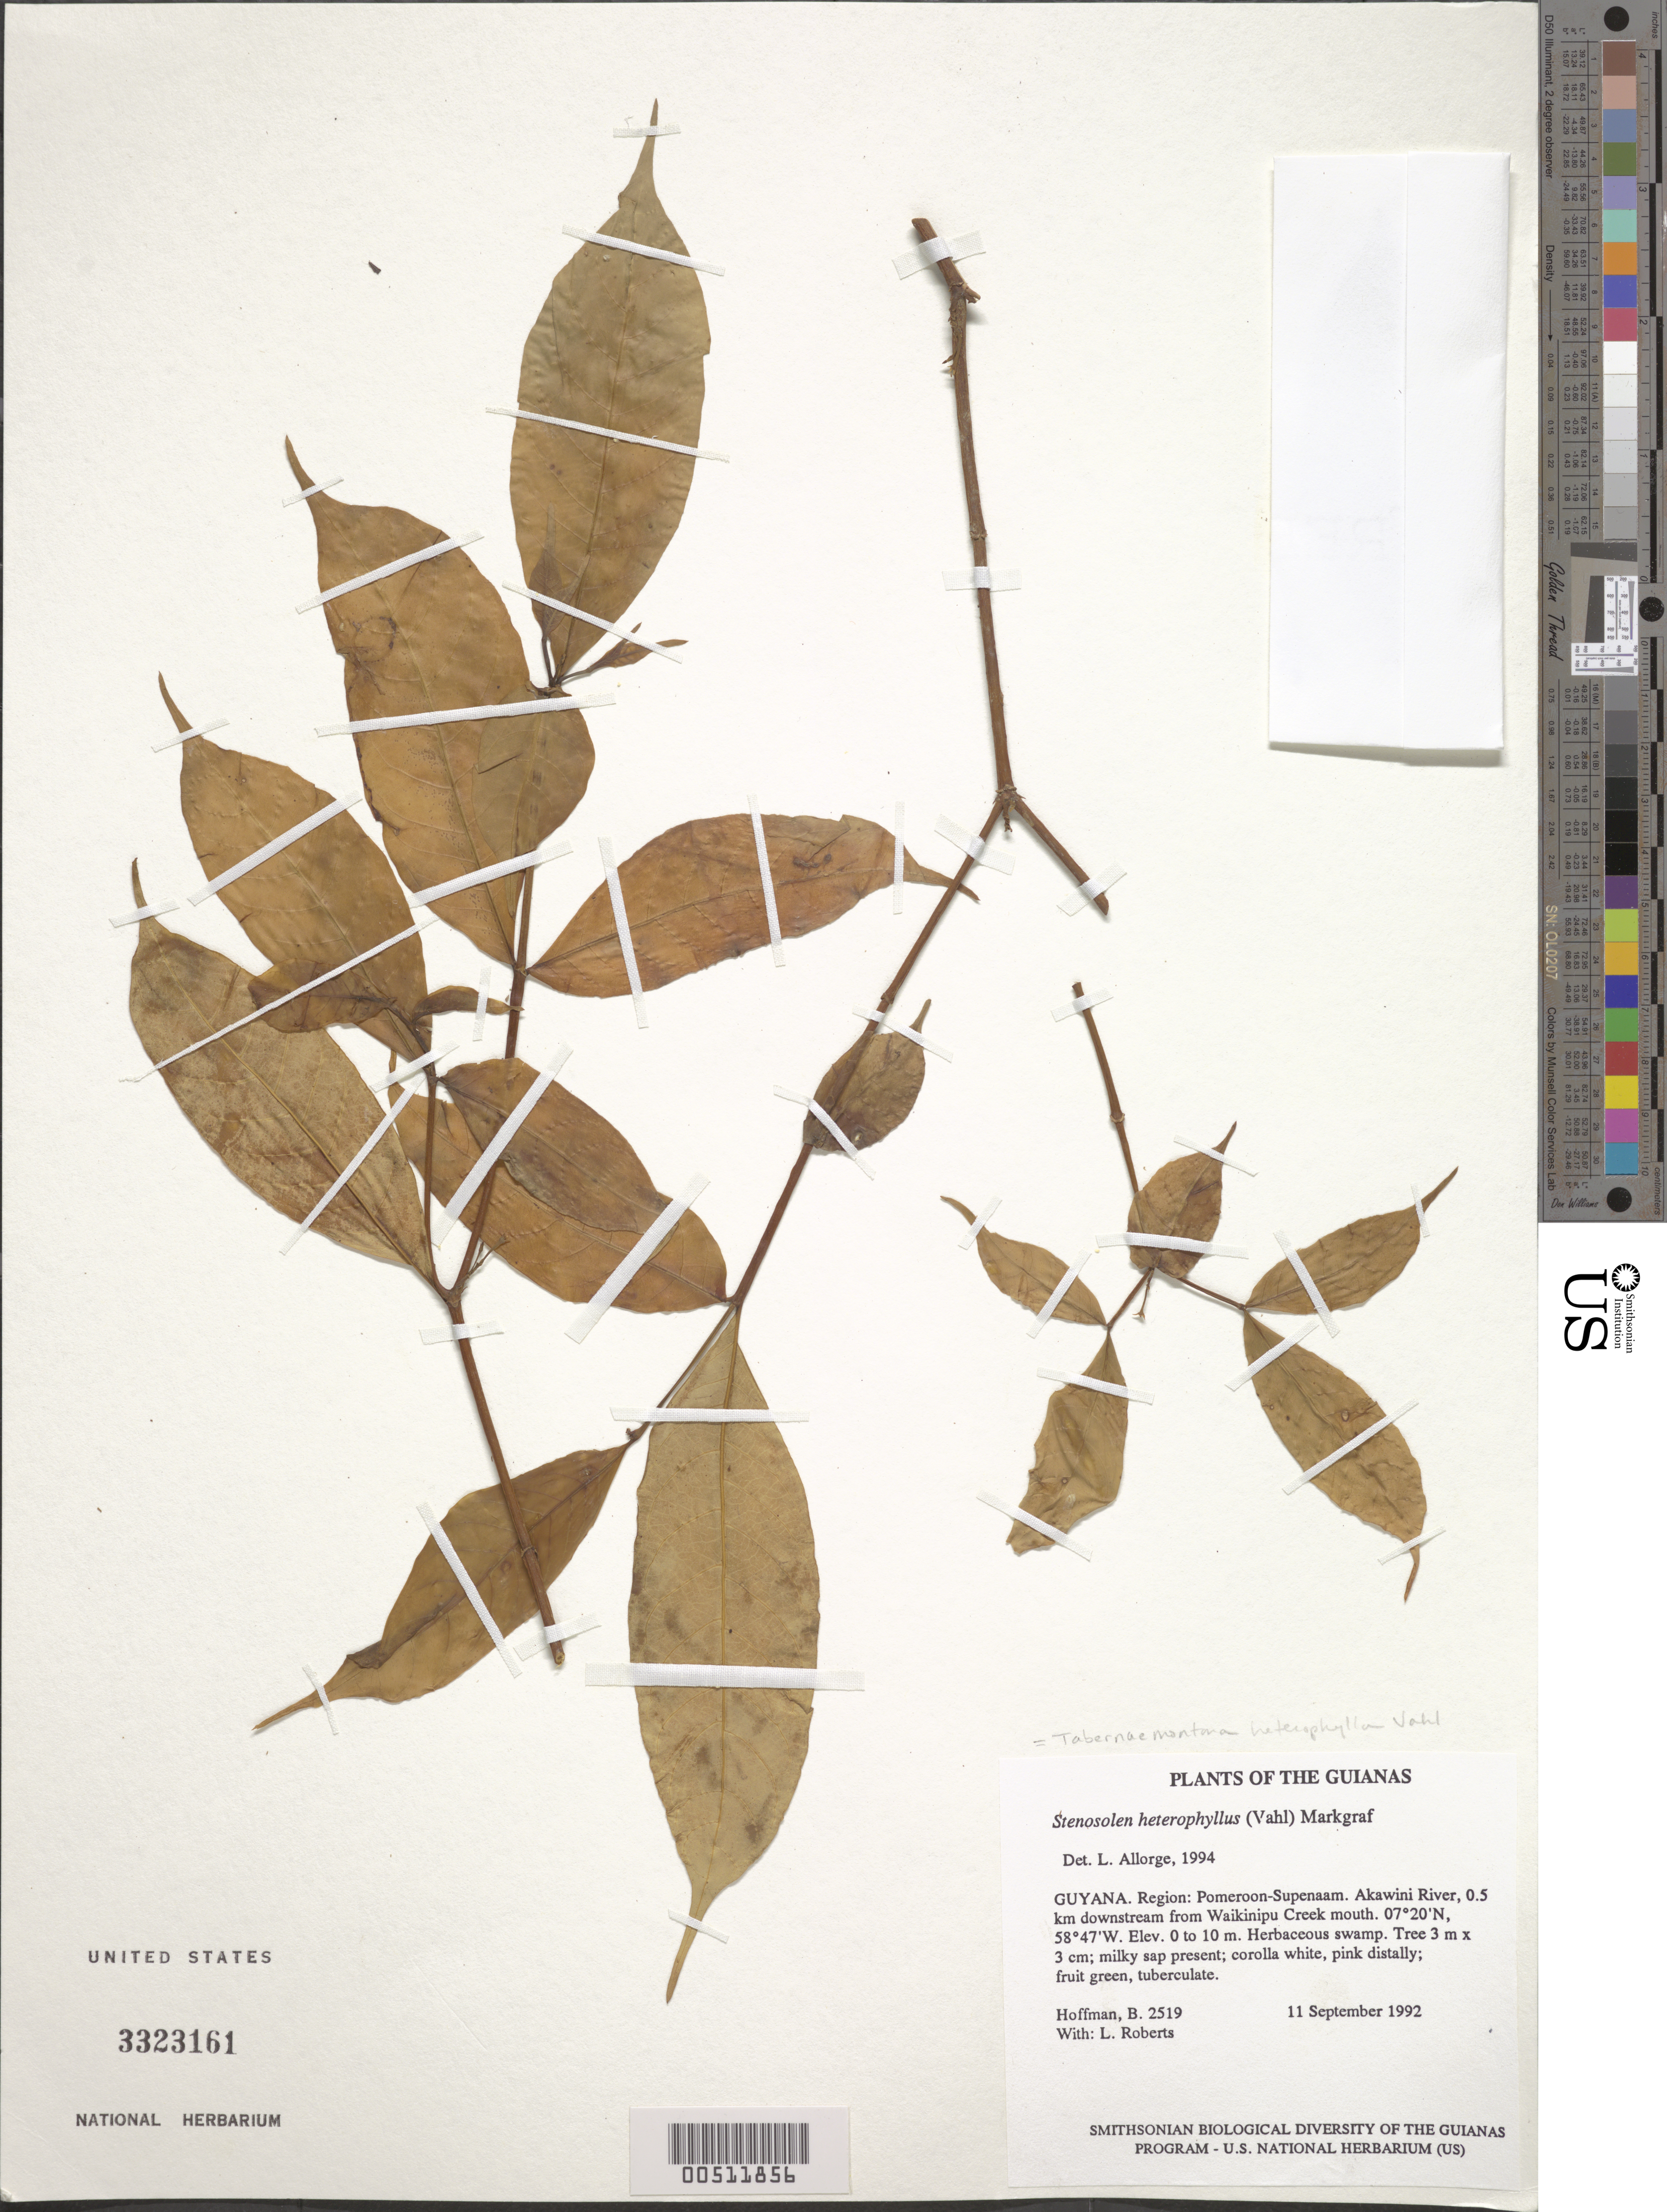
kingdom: Plantae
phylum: Tracheophyta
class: Magnoliopsida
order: Gentianales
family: Apocynaceae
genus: Tabernaemontana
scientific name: Tabernaemontana heterophylla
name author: Vahl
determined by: Allorge, L.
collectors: B. Hoffman & L. Roberts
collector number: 2519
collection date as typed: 11 September 1992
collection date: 1992-09-11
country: Guyana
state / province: Pomeroon-Supenaam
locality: Akawini River, 0.5 km downstream from Waikinipu Creek mouth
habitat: Herbaceous swamp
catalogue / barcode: US 3323161